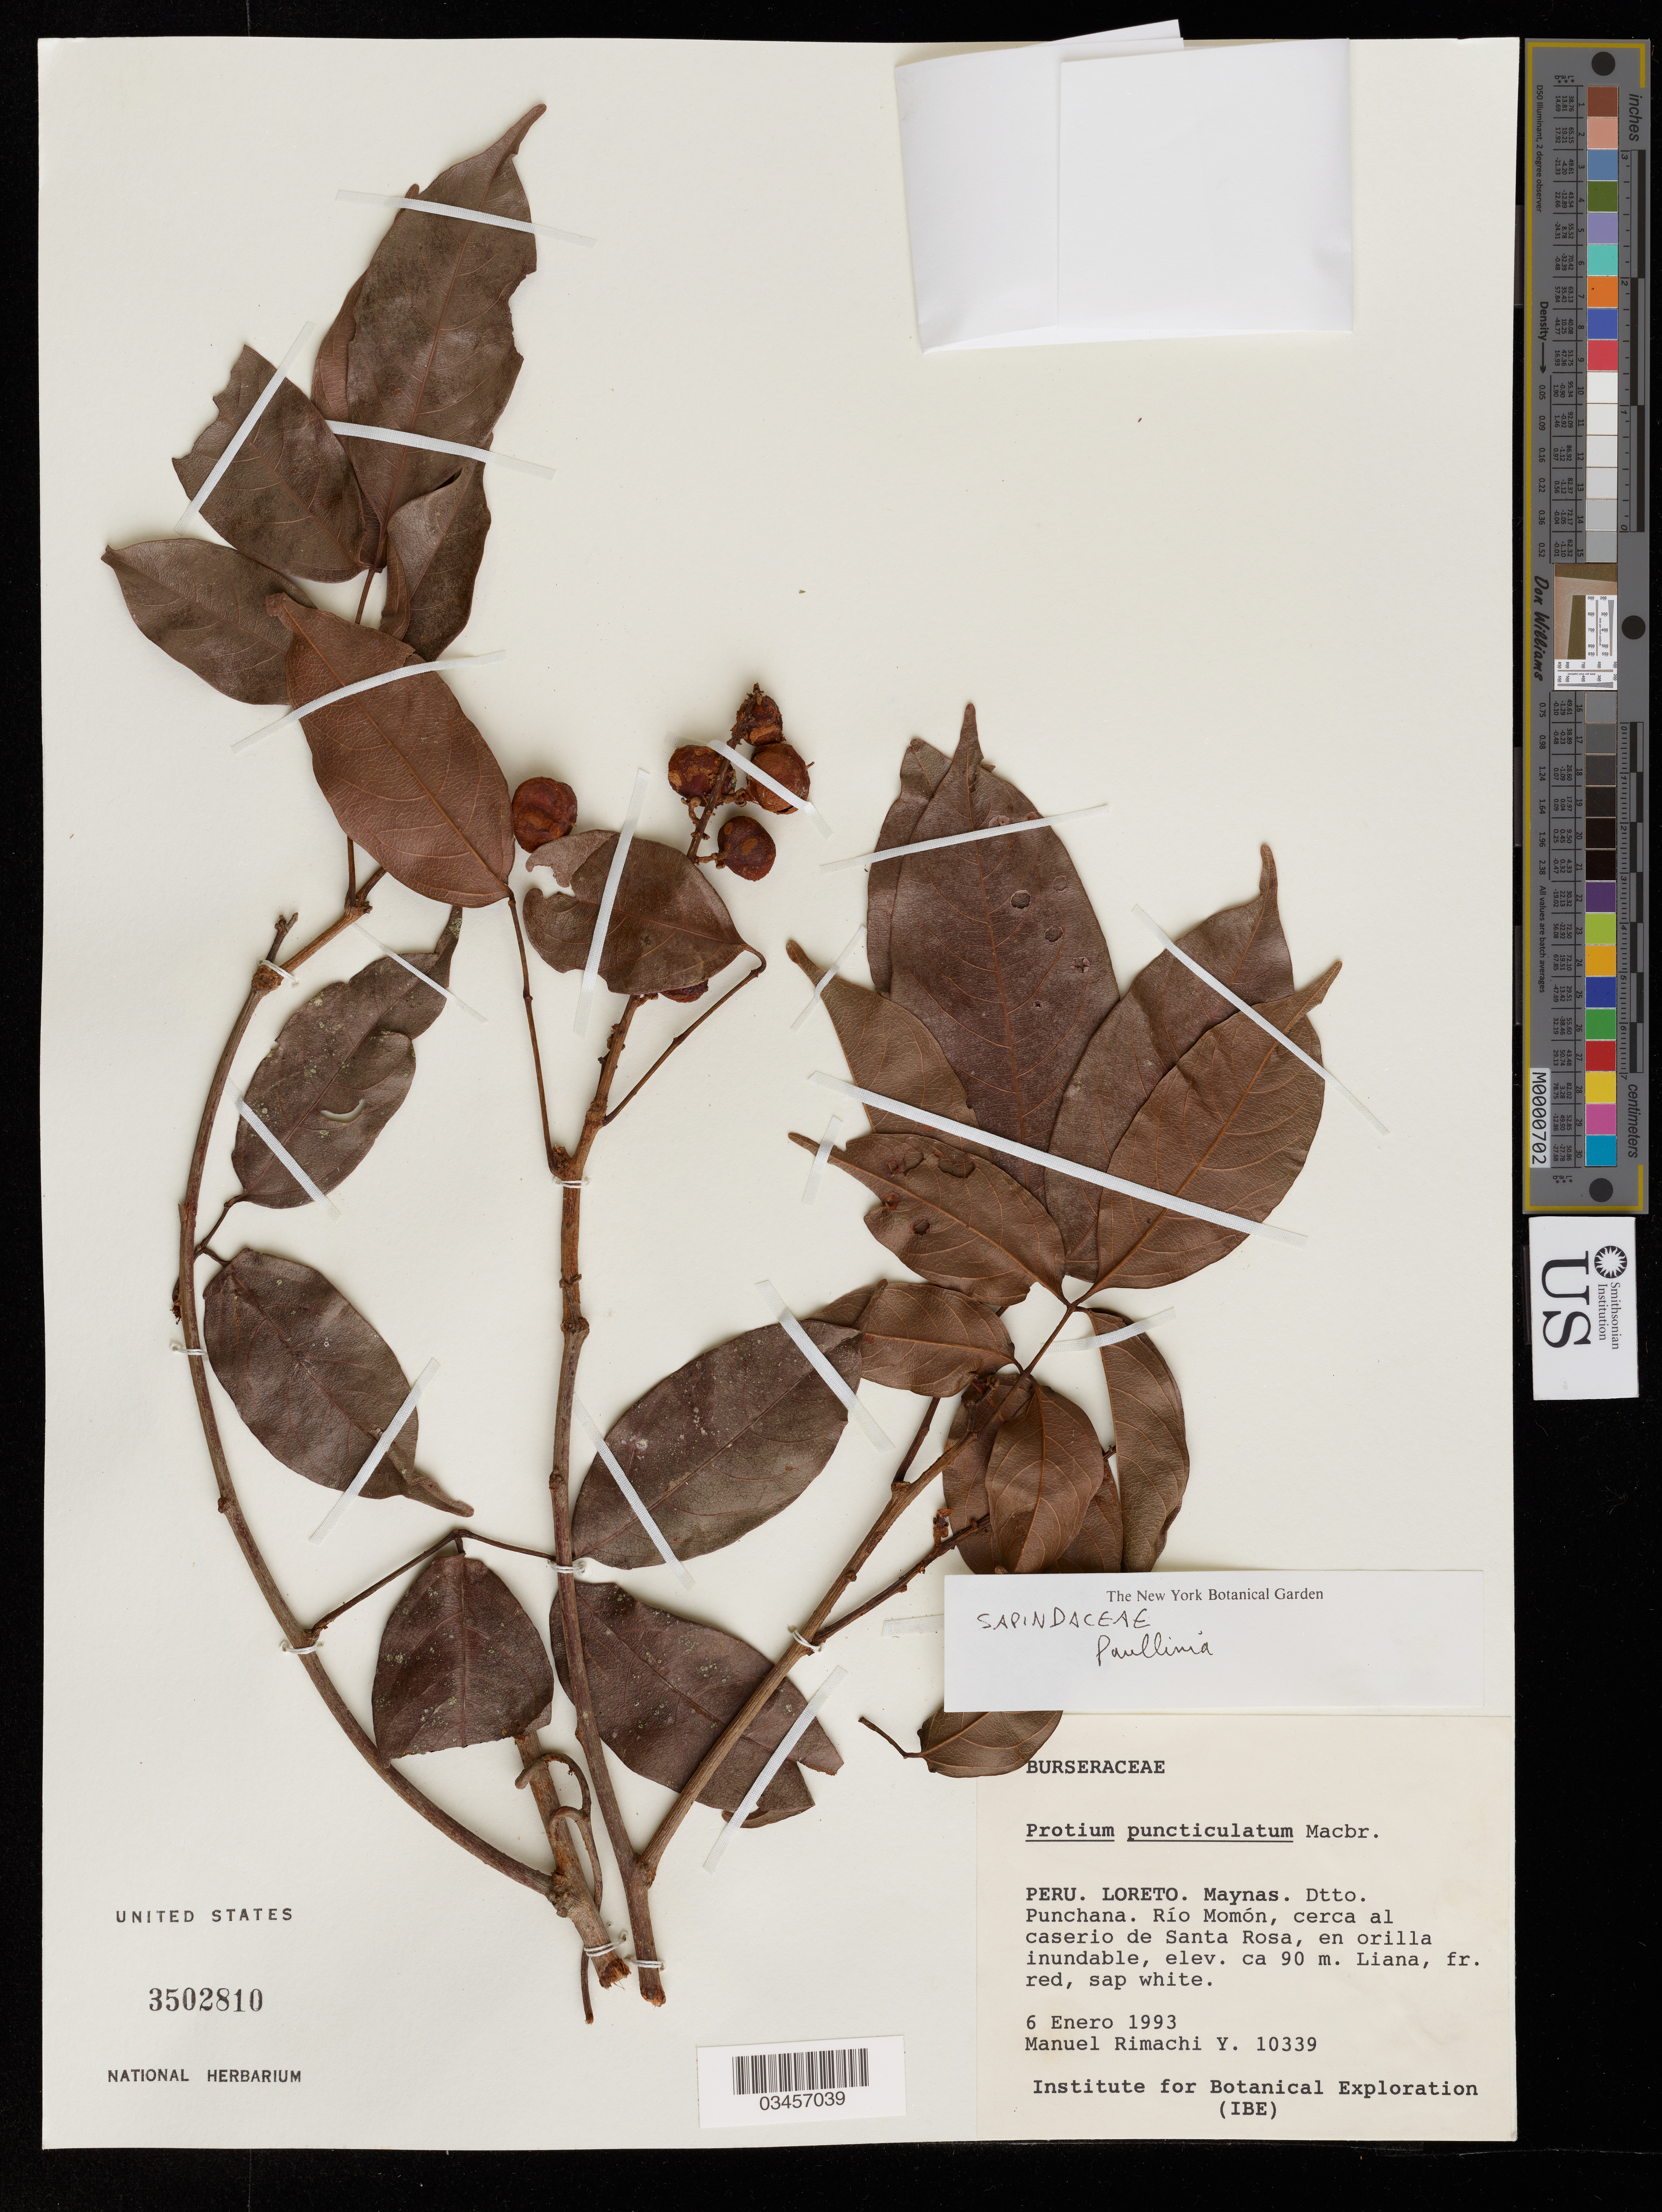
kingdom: Plantae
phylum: Tracheophyta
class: Magnoliopsida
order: Sapindales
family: Sapindaceae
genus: Paullinia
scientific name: Paullinia sp.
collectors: M. Rimachi Y.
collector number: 10339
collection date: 1993-01-06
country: Peru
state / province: Loreto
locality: Maynas. Dtto. Punchana. Río Momón, cerca al caserio de Santa Rosa.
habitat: En orilla inundable.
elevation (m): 90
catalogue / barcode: US 3502810